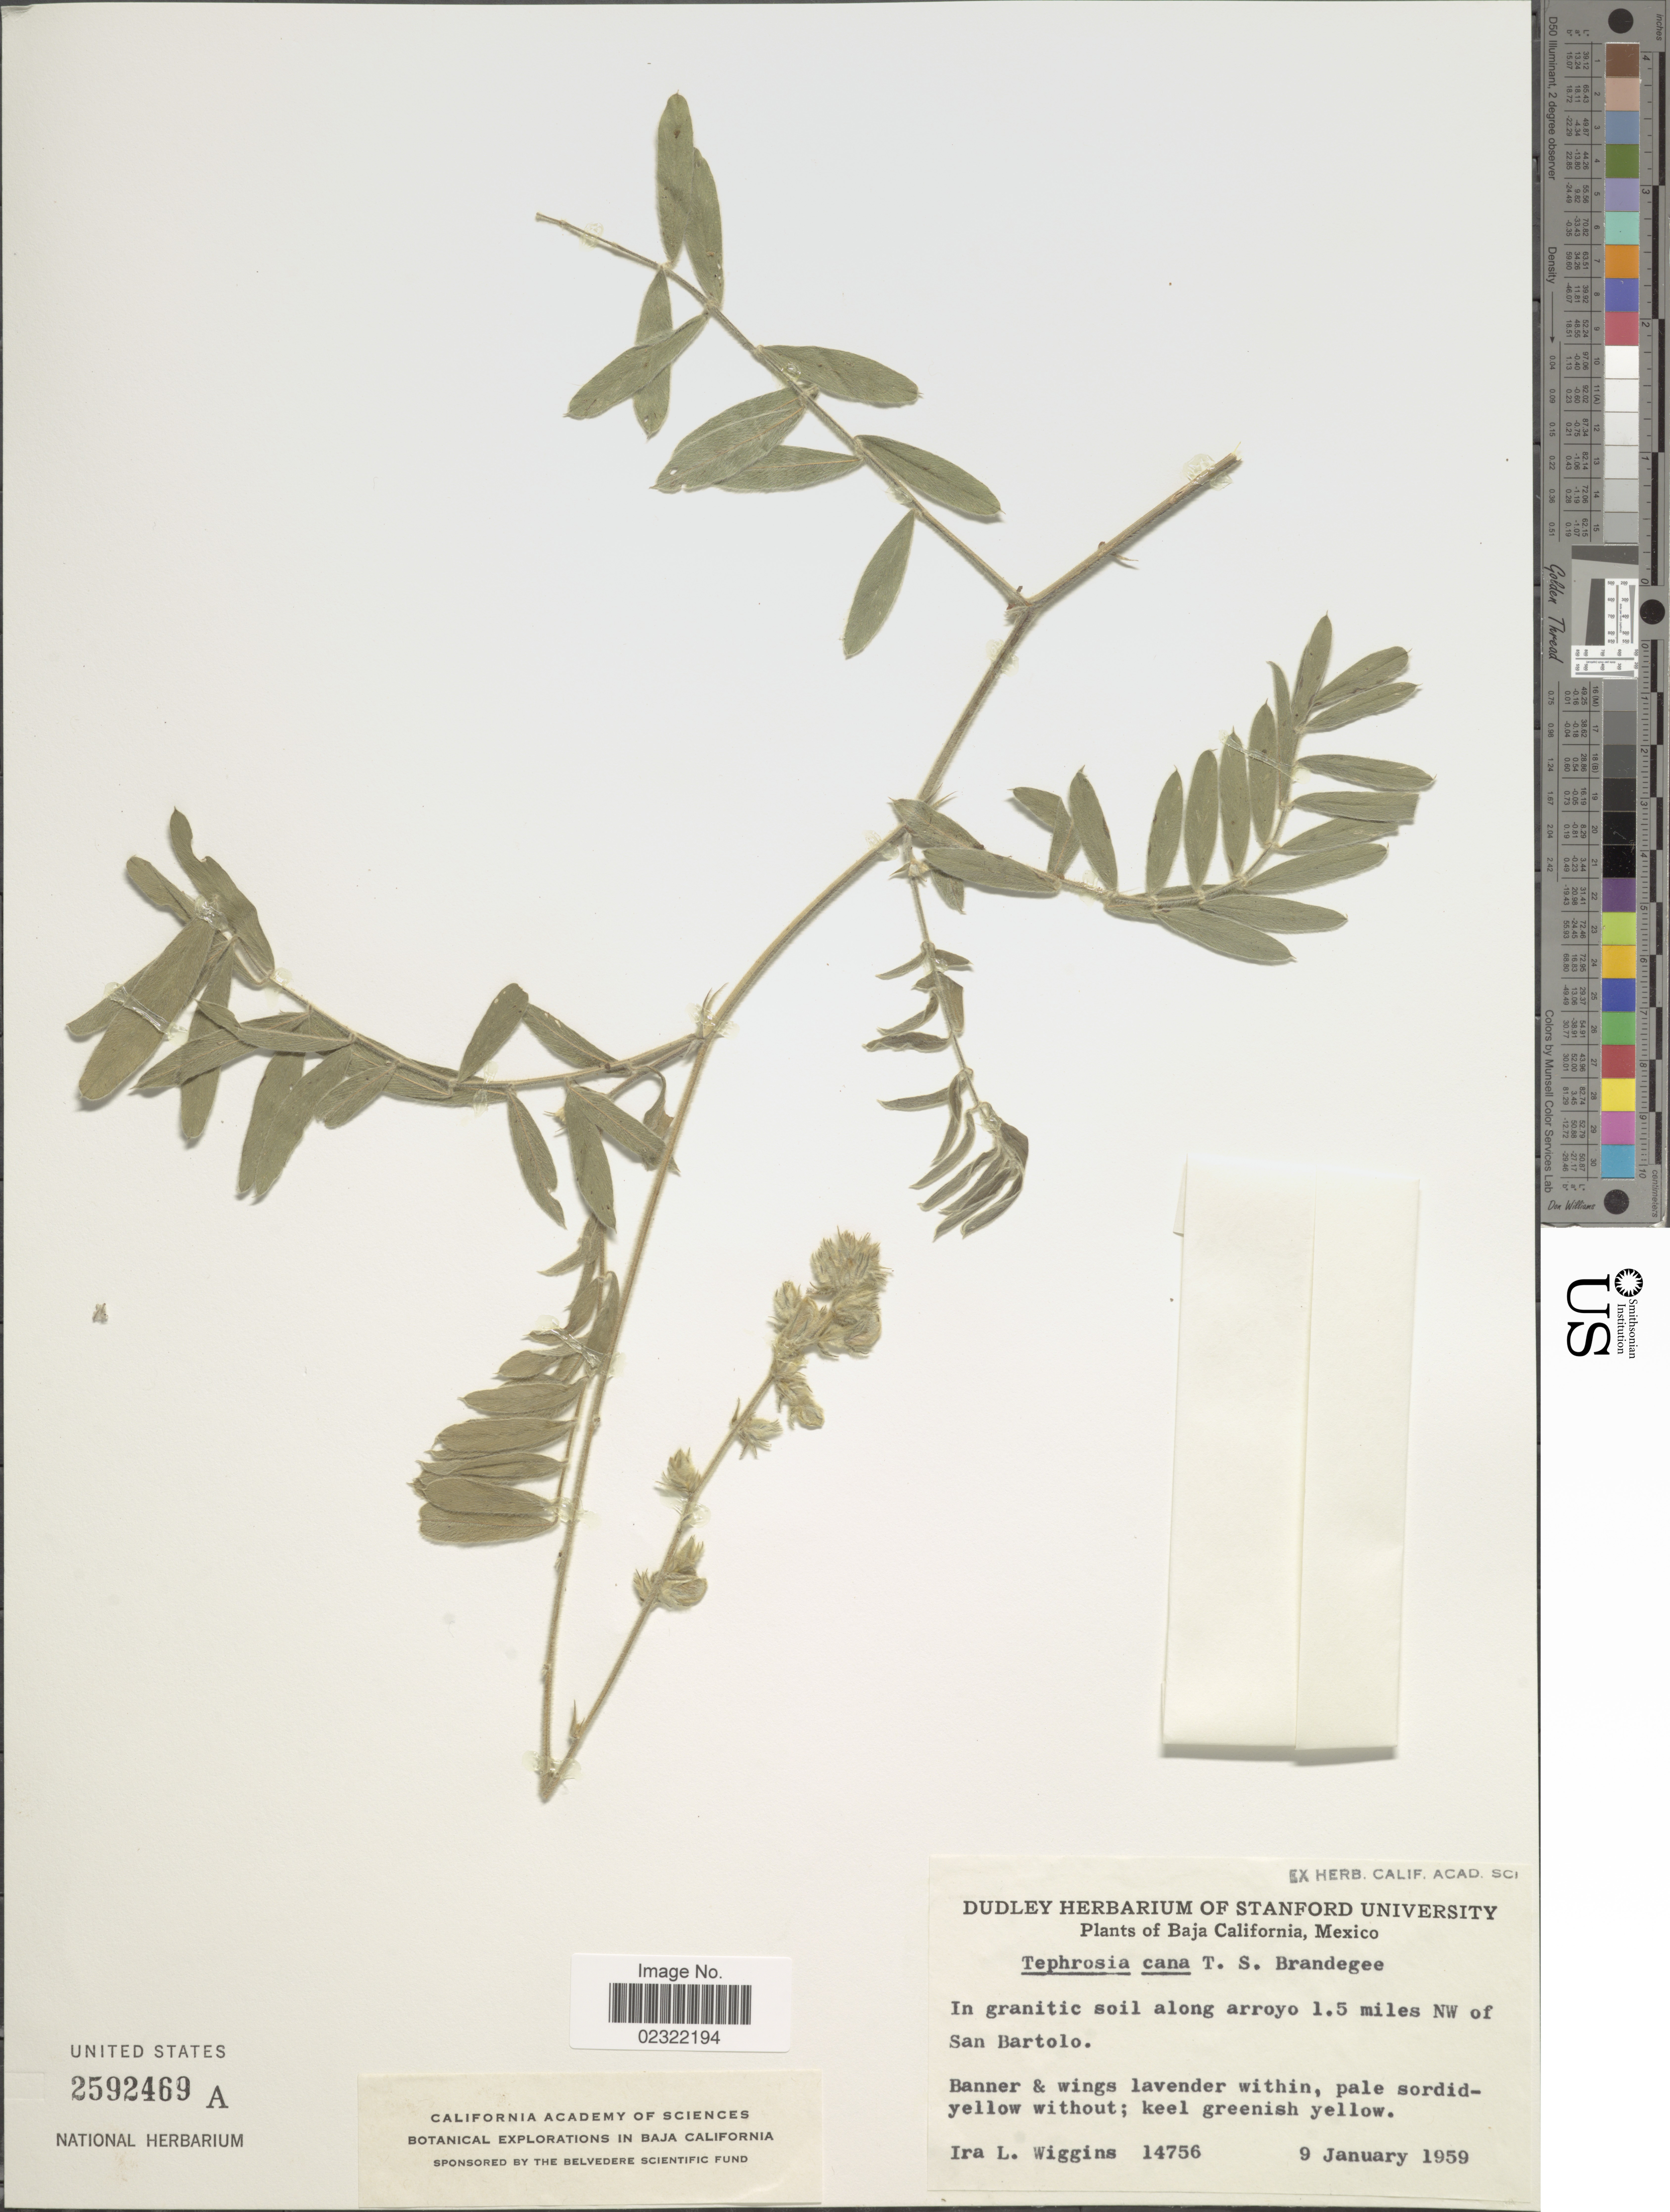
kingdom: Plantae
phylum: Tracheophyta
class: Magnoliopsida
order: Fabales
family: Fabaceae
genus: Tephrosia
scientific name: Tephrosia cana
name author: Brandegee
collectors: I. L. Wiggins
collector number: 14756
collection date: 1959-01-09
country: Mexico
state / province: Baja California Sur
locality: In granitic soil along arroyo 1.5 miles NW of San Bartolo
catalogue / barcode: US 2592469A